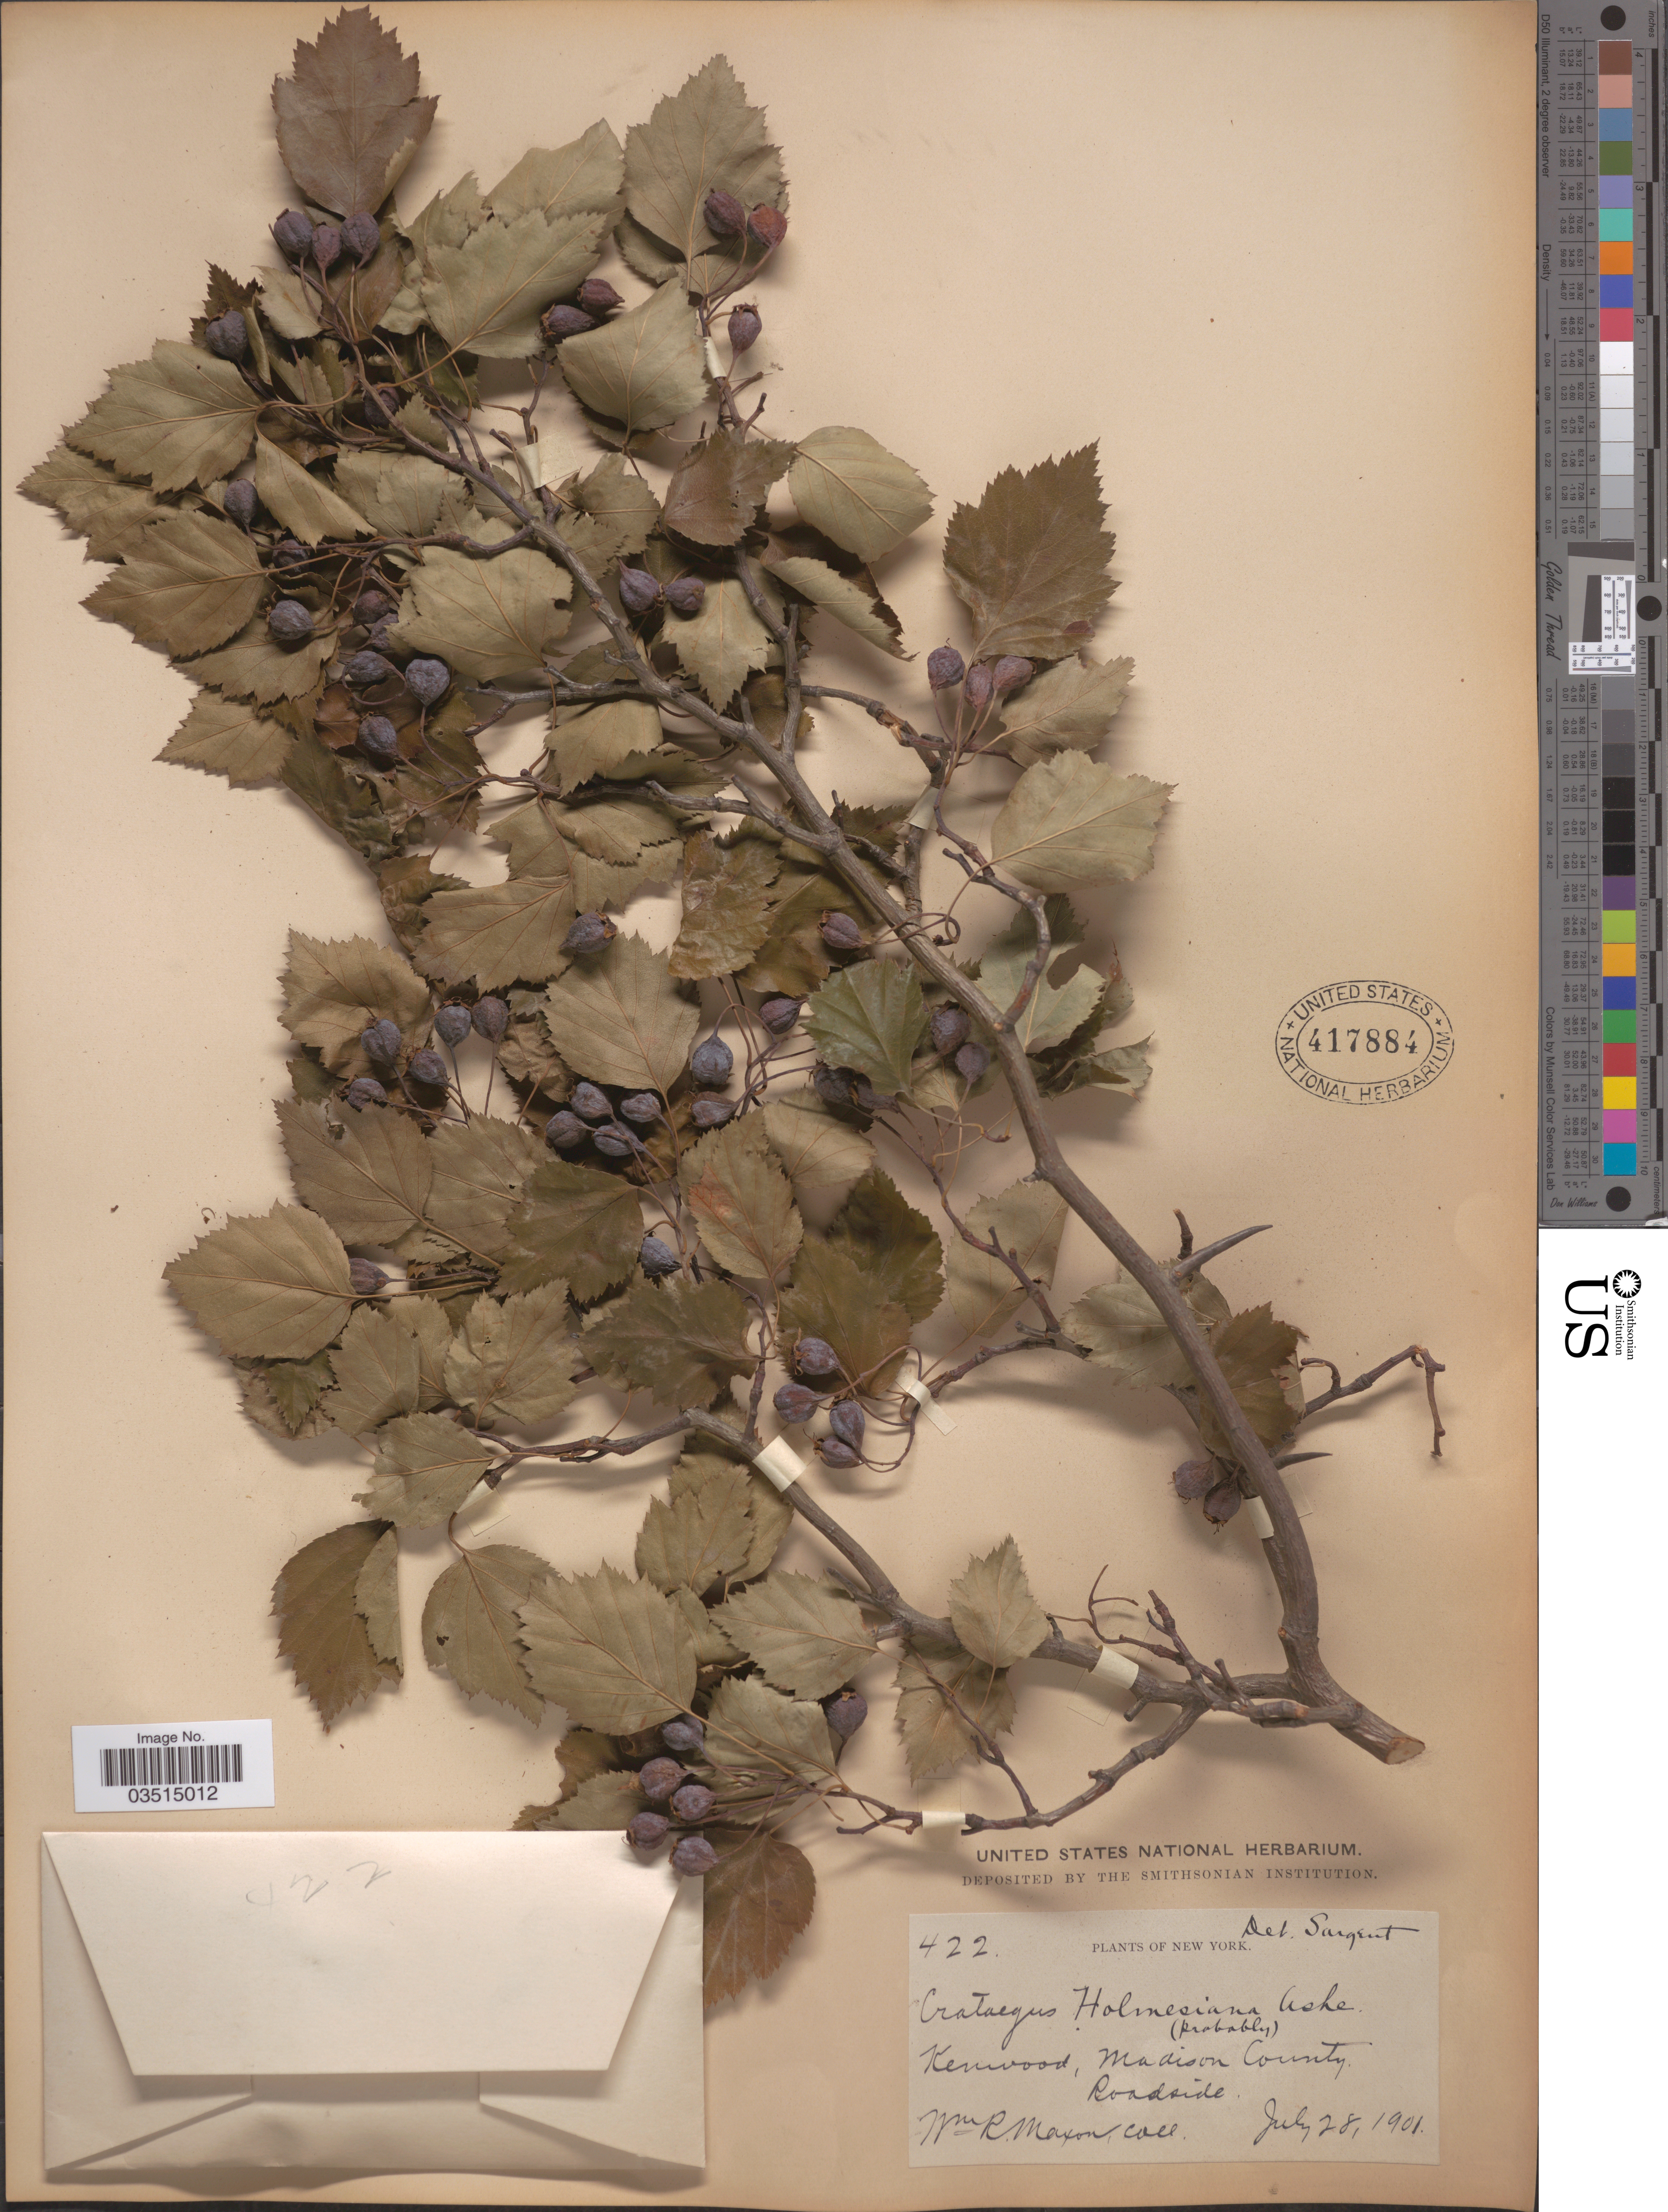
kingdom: Plantae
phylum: Tracheophyta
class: Magnoliopsida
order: Rosales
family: Rosaceae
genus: Crataegus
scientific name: Crataegus holmesiana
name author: Ashe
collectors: W. R. Maxon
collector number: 422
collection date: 1901-07-28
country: United States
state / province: New York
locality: Kenwood, Madison County. Roadside.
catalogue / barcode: US 417884